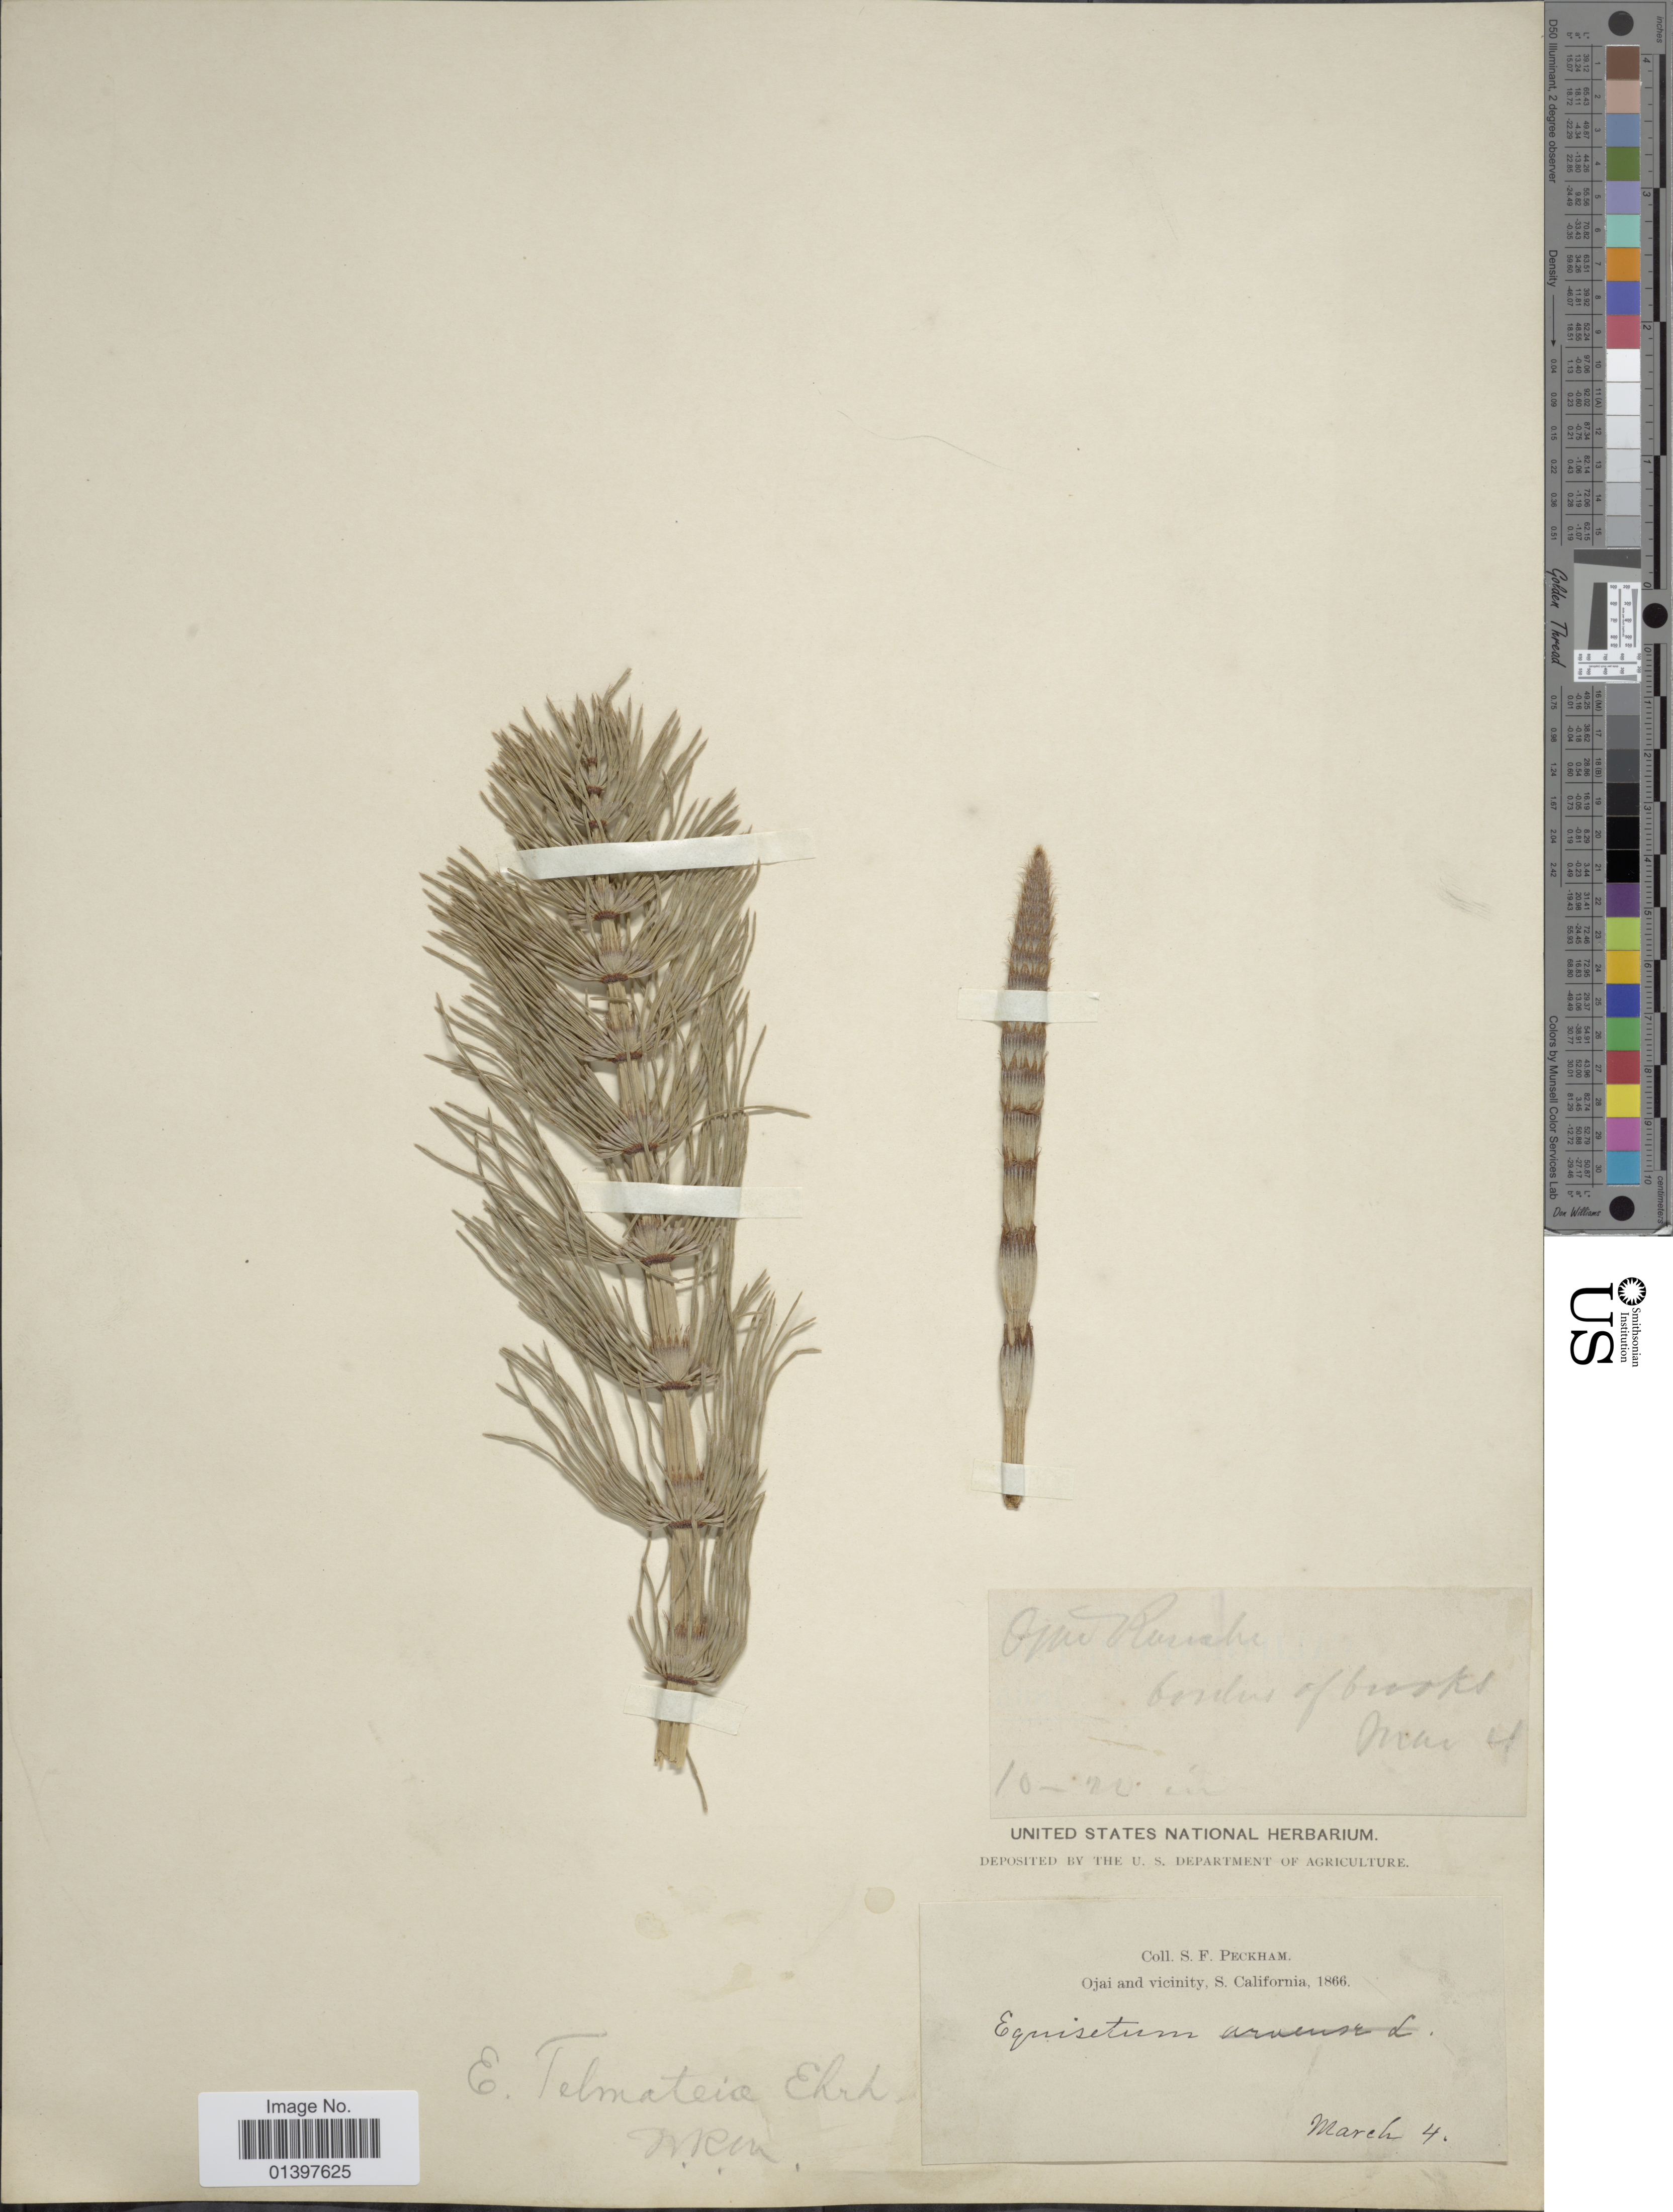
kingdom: Plantae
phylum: Tracheophyta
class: Polypodiopsida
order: Equisetales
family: Equisetaceae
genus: Equisetum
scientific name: Equisetum telmateia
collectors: S. Peckham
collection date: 1866-03-04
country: United States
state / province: California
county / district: Ventura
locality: Ojai and vicinity, S. California